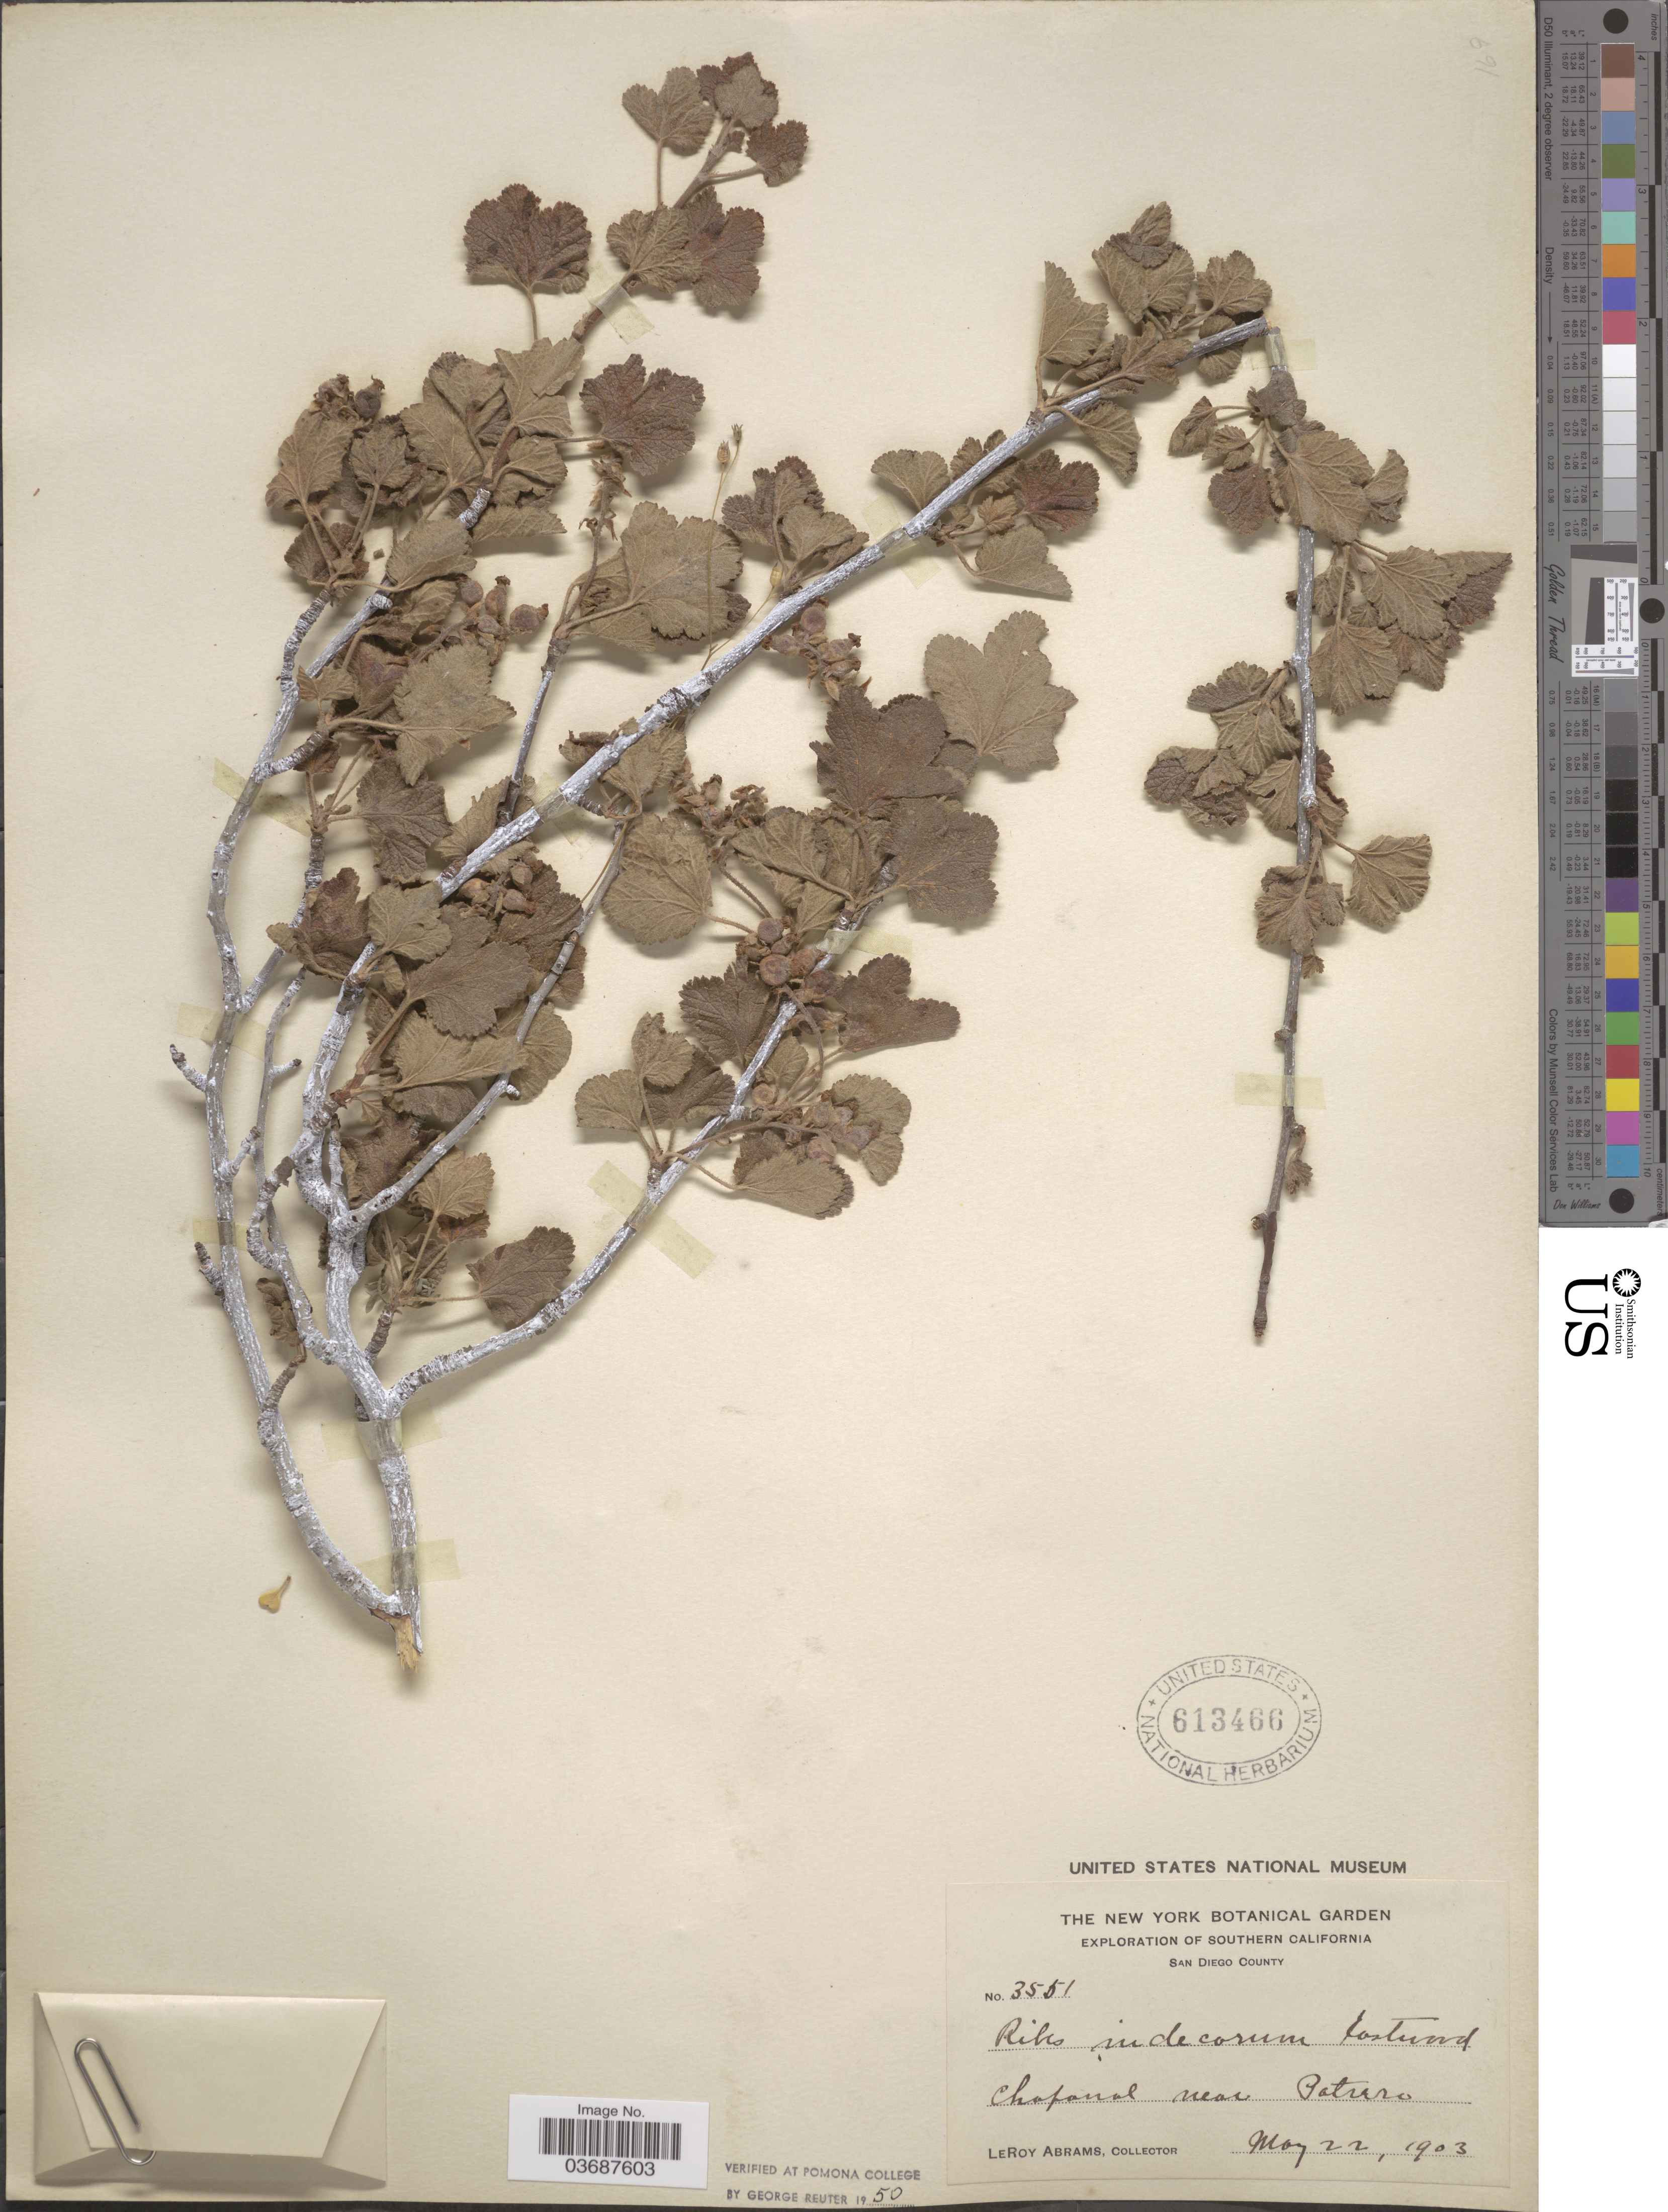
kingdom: Plantae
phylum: Tracheophyta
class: Magnoliopsida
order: Saxifragales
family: Grossulariaceae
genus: Ribes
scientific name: Ribes indecorum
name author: Eastw.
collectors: L. Abrams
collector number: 3551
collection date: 1903-05-22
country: United States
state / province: California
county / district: San Diego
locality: Exploration of Southern California. San Diego County. Chaparral near Potrero.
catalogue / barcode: US 613466